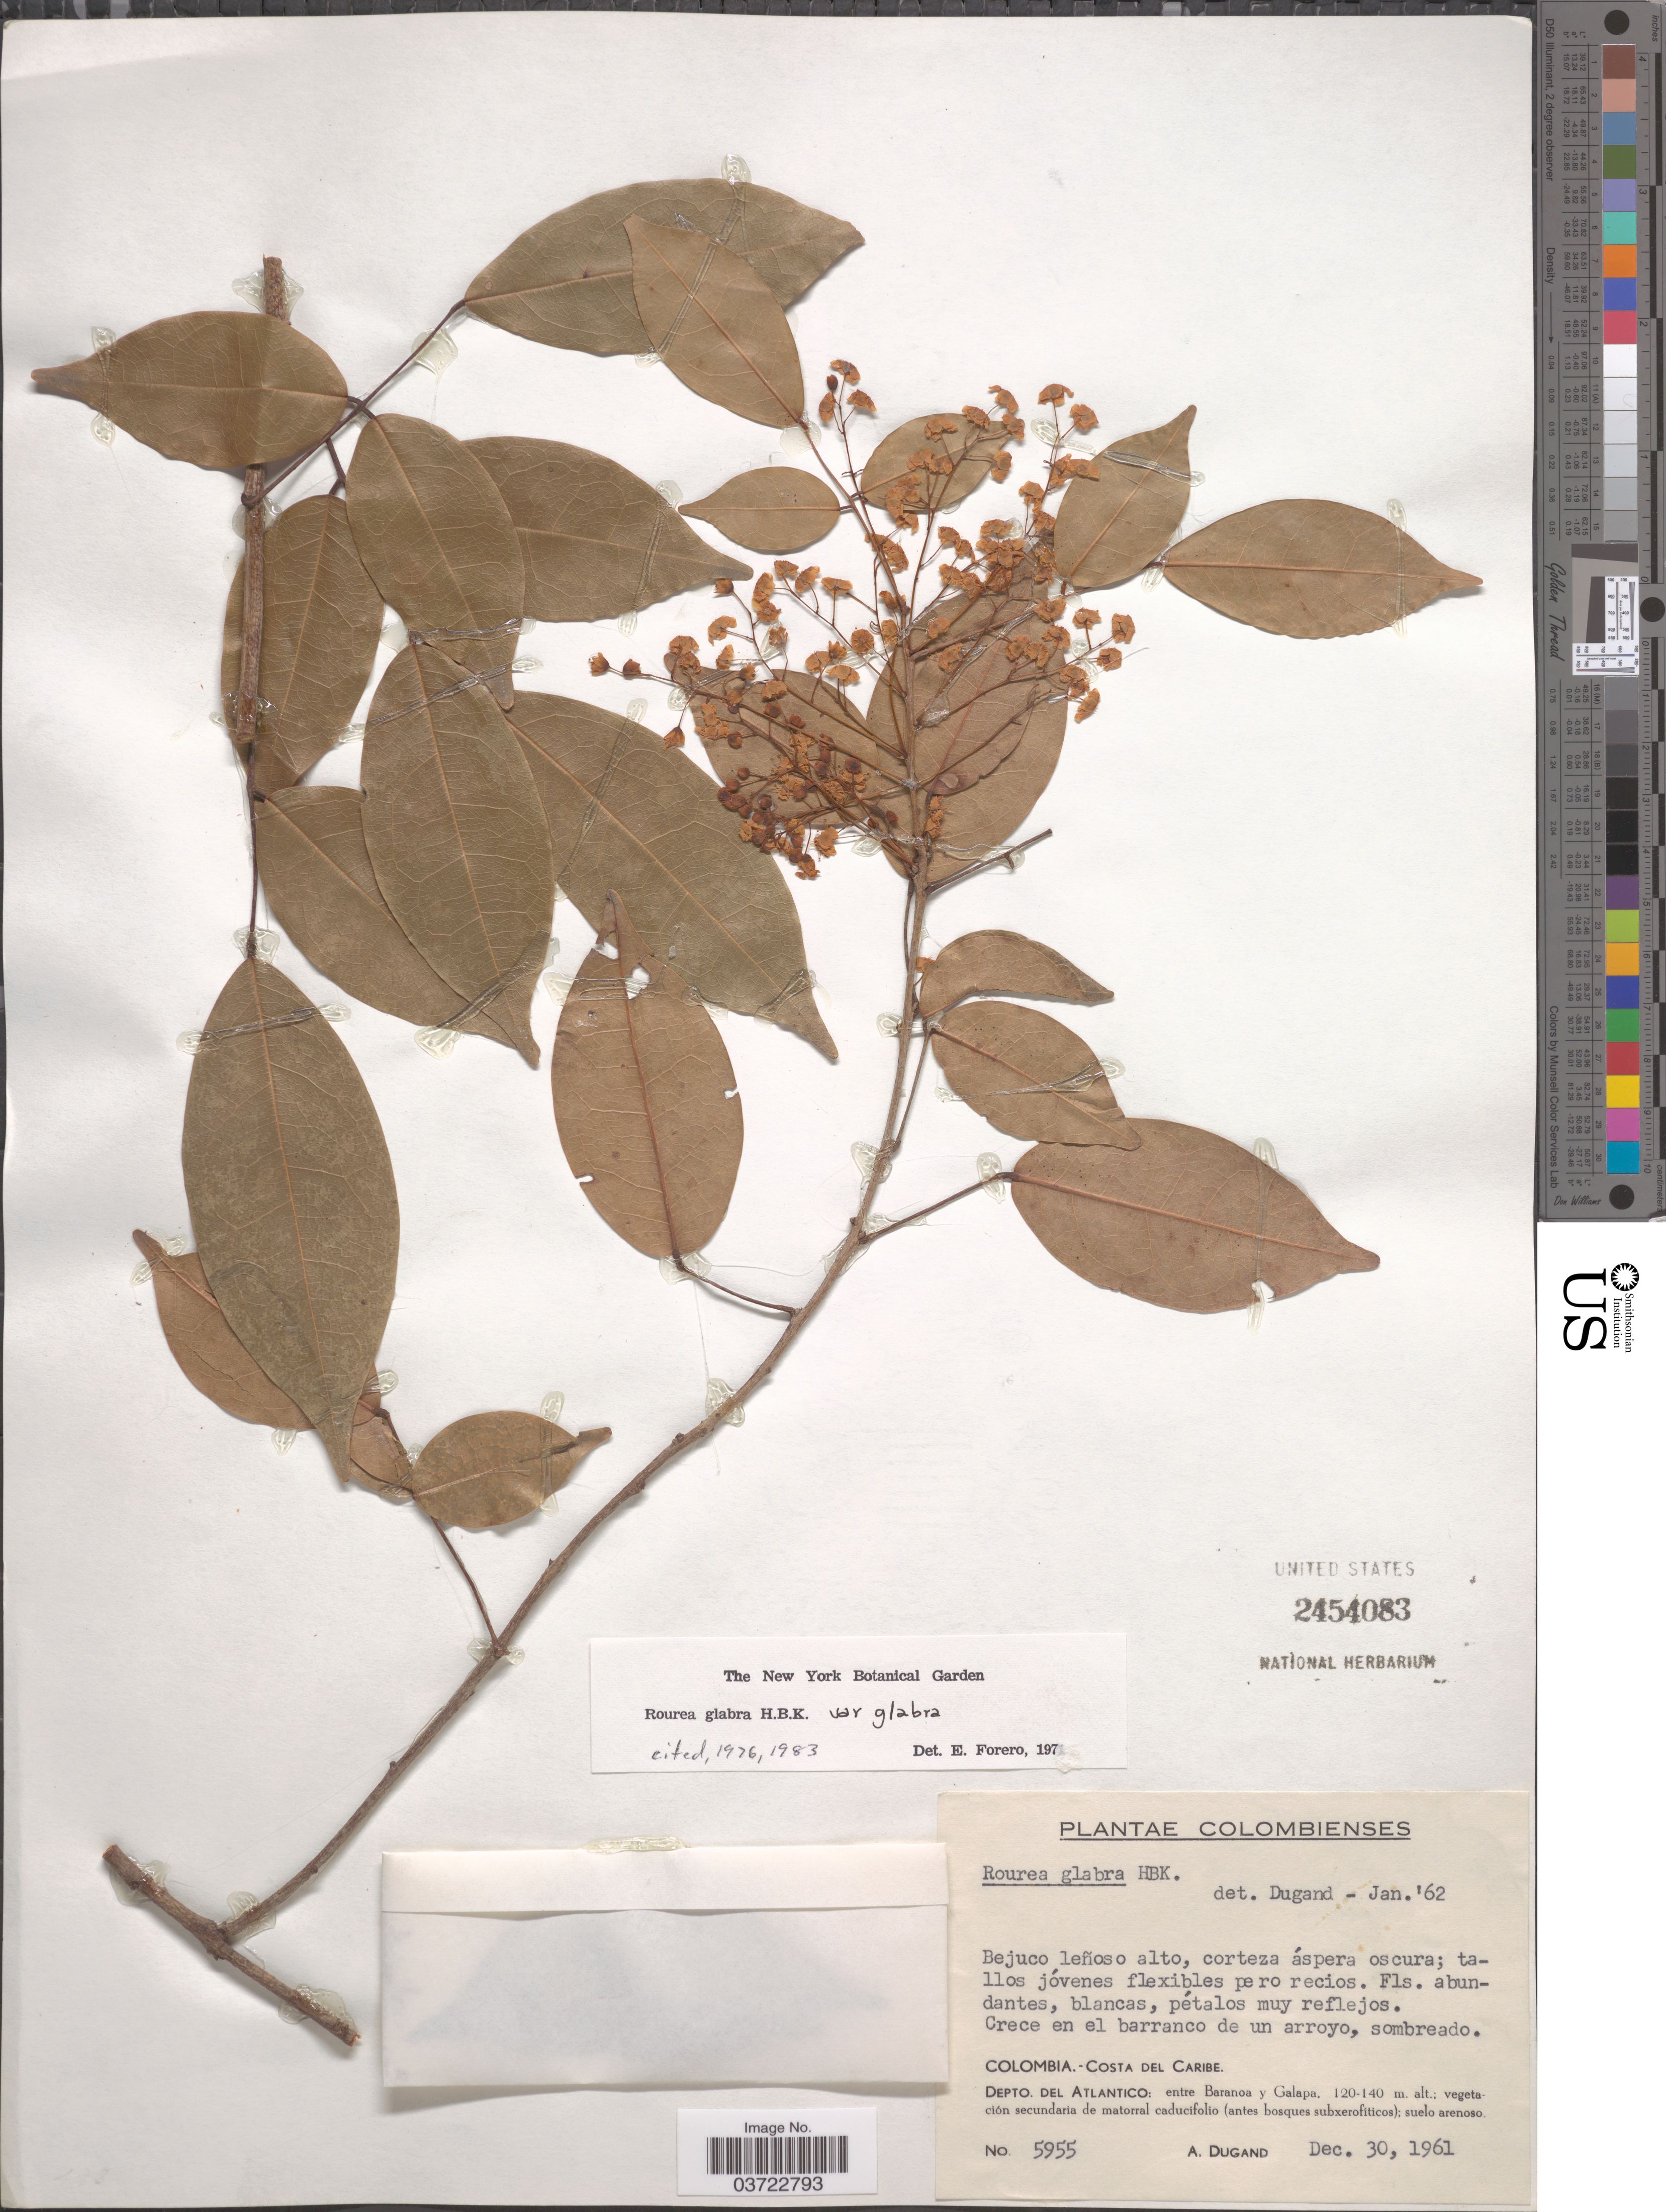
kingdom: Plantae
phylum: Tracheophyta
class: Magnoliopsida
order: Oxalidales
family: Connaraceae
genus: Rourea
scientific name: Rourea glabra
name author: Kunth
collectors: A. Dugand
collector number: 5955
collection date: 1961-12-30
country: Colombia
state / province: Atlántico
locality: Costa del Caribe. Depto. del Atlantico: entre Baranoa y Galapa.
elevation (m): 120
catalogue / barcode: US 2454083